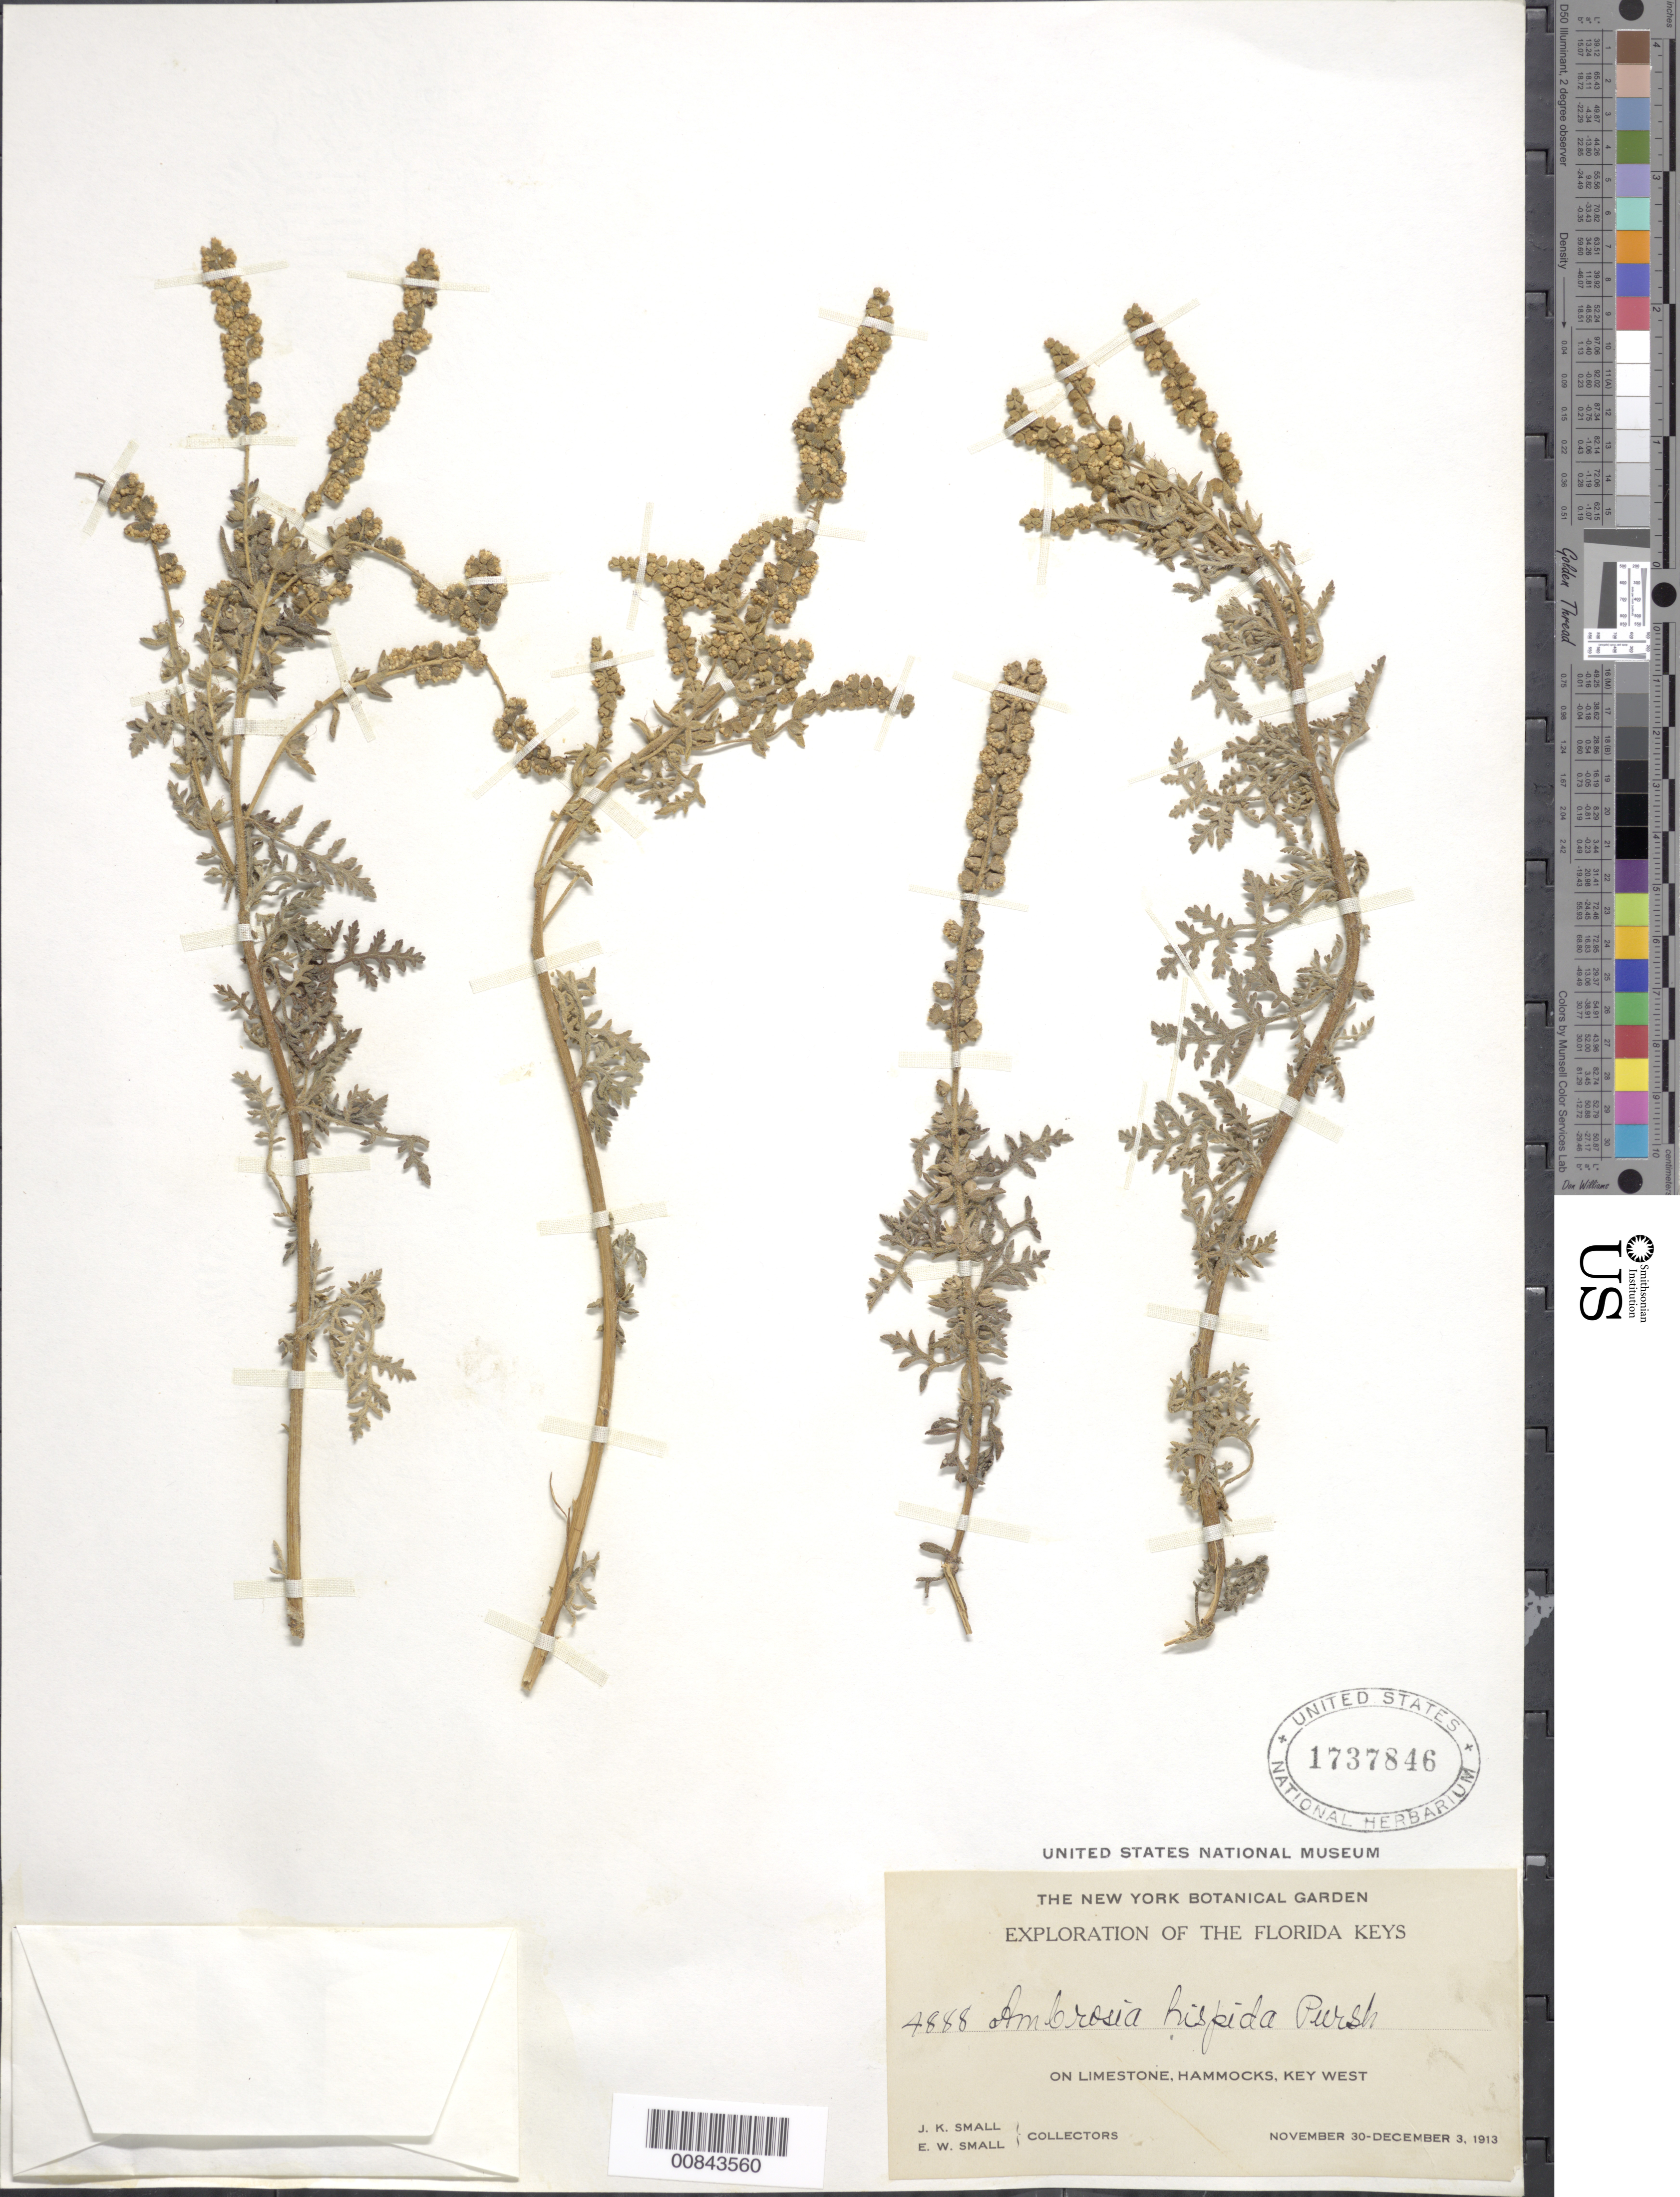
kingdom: Plantae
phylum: Tracheophyta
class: Magnoliopsida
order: Asterales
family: Asteraceae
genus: Ambrosia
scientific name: Ambrosia hispida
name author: Pursh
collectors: J. K. Small & E. W. Small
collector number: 4888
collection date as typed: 30 Nov 1913 to 03 Dec 1913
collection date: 1913-11-30/1913-12-03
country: United States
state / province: Florida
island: Key West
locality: Key West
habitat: On limestone, hammochs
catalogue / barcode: US 1737846